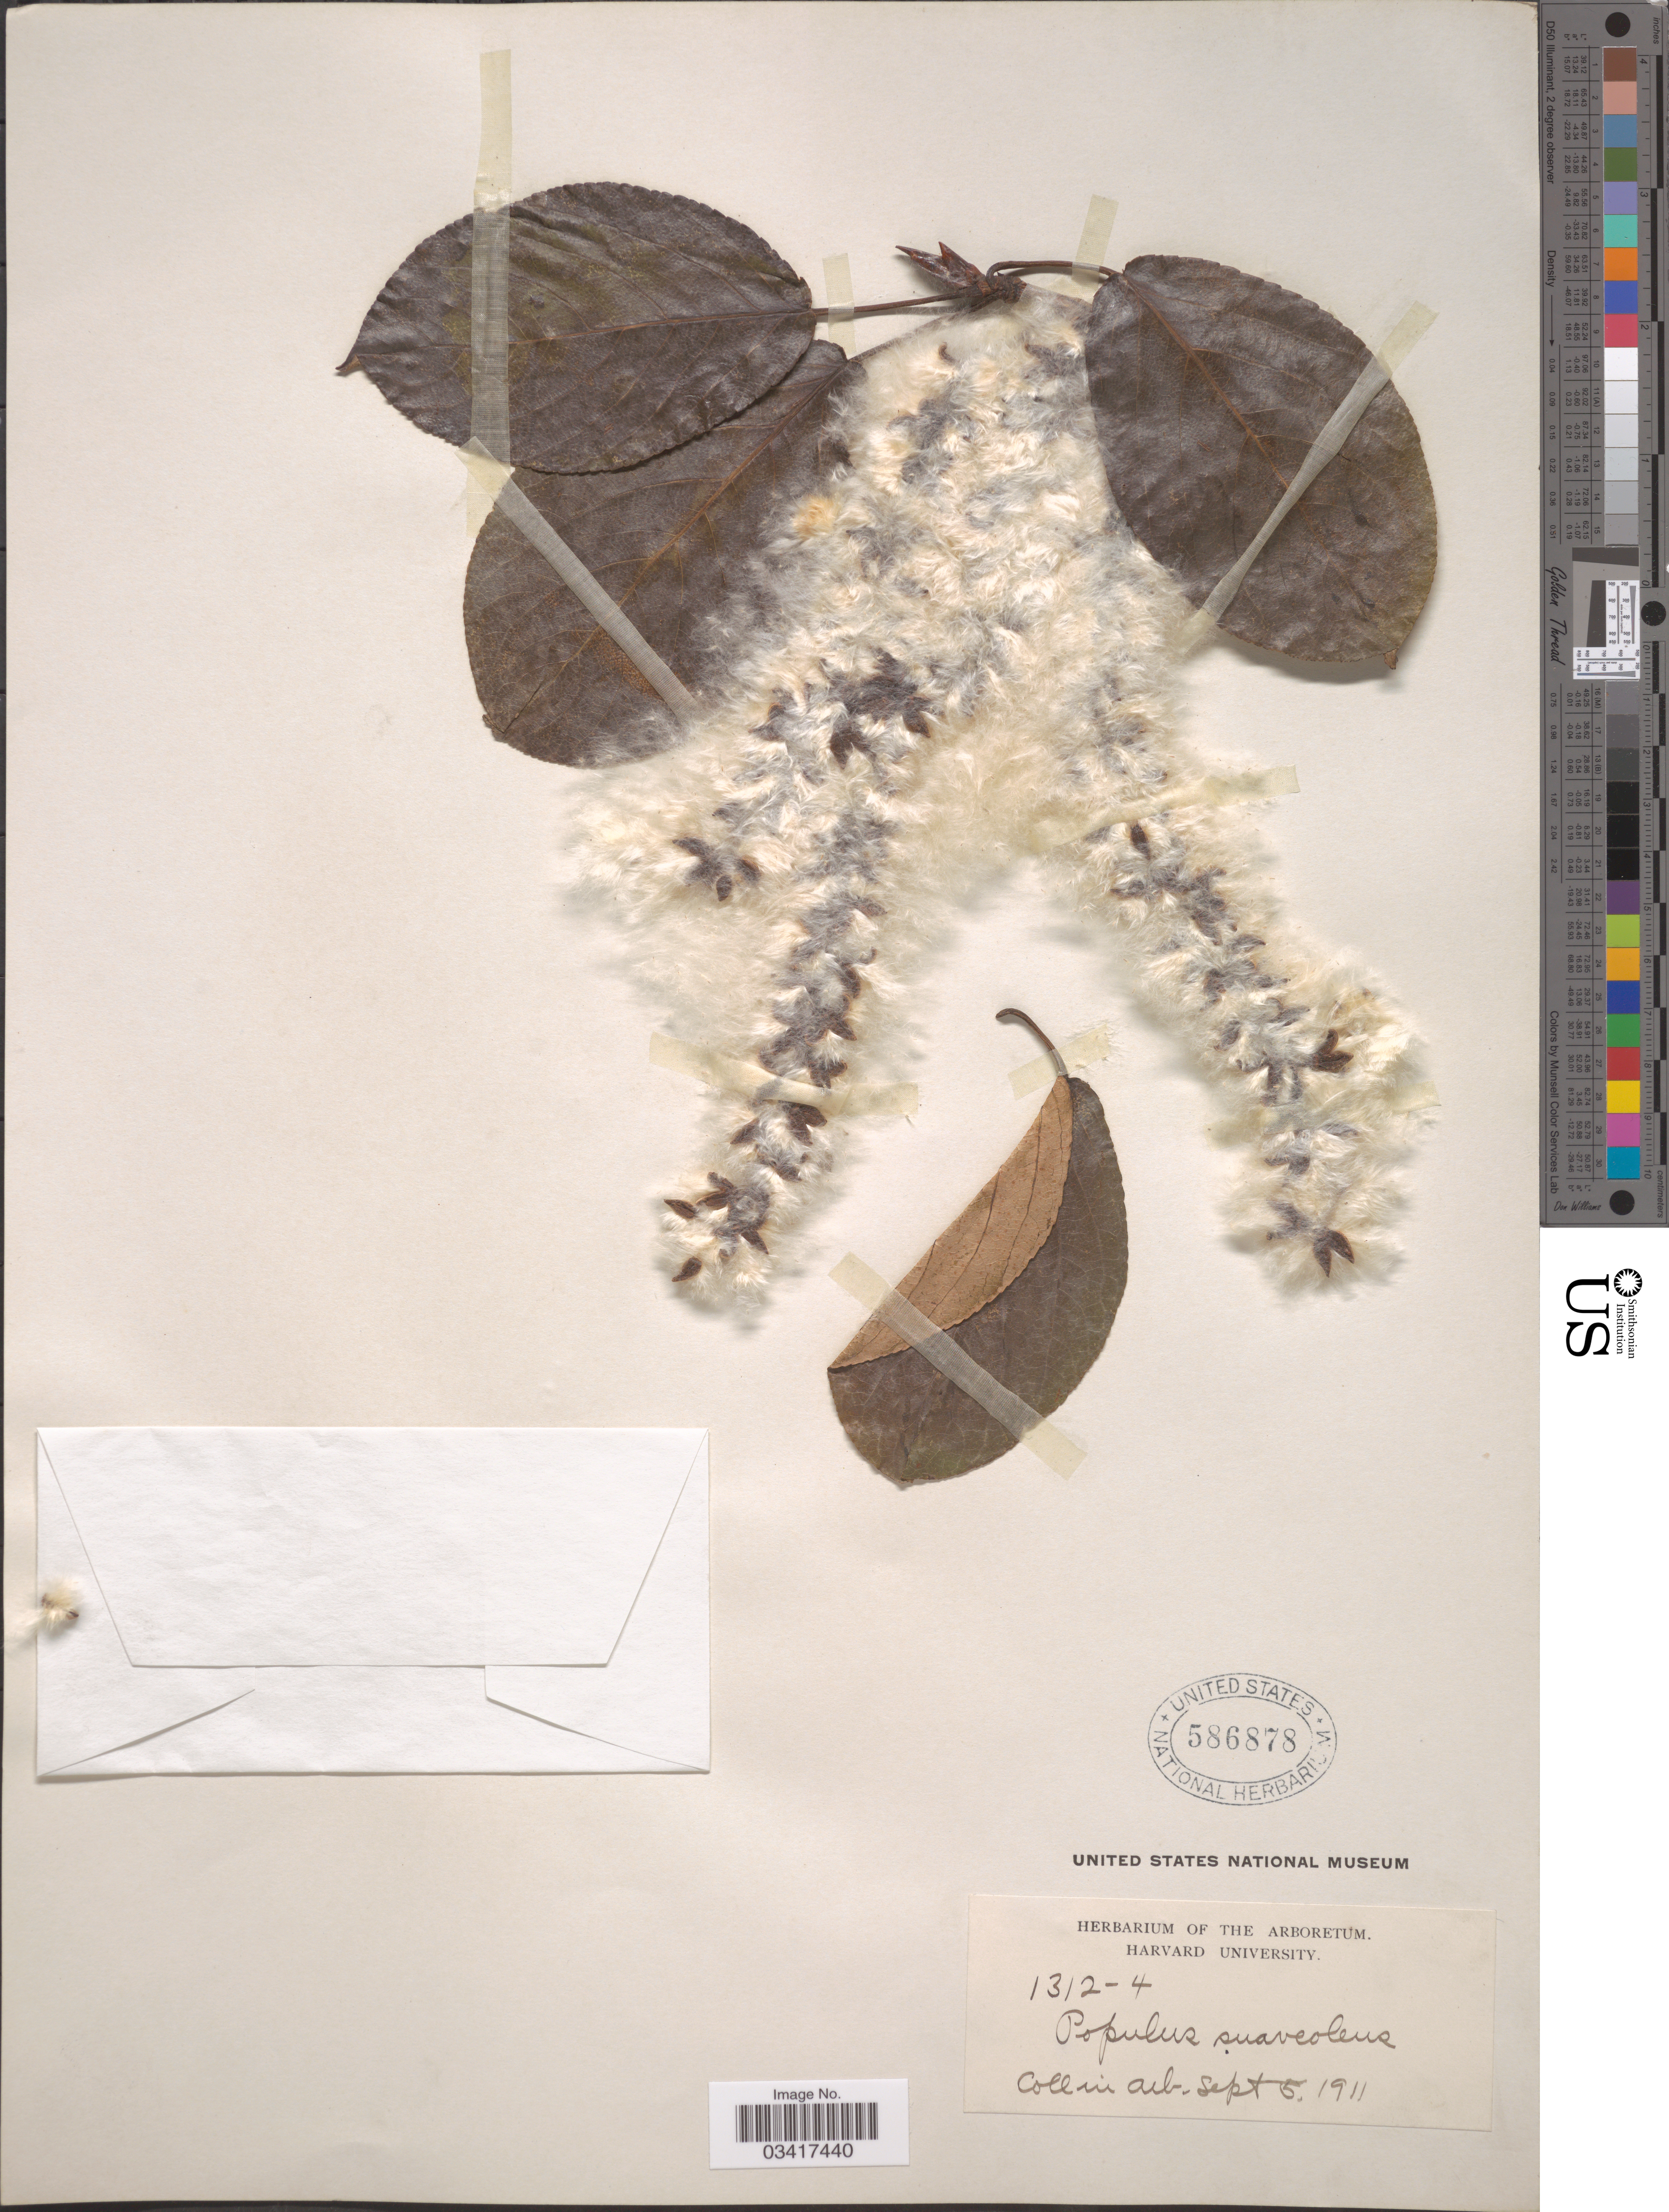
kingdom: Plantae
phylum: Tracheophyta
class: Magnoliopsida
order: Malpighiales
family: Salicaceae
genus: Populus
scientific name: Populus suaveolens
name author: Fisch.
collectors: Ex herb. of the Arboretum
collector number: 1312-4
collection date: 1911-09-05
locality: Arb.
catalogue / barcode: US 586878